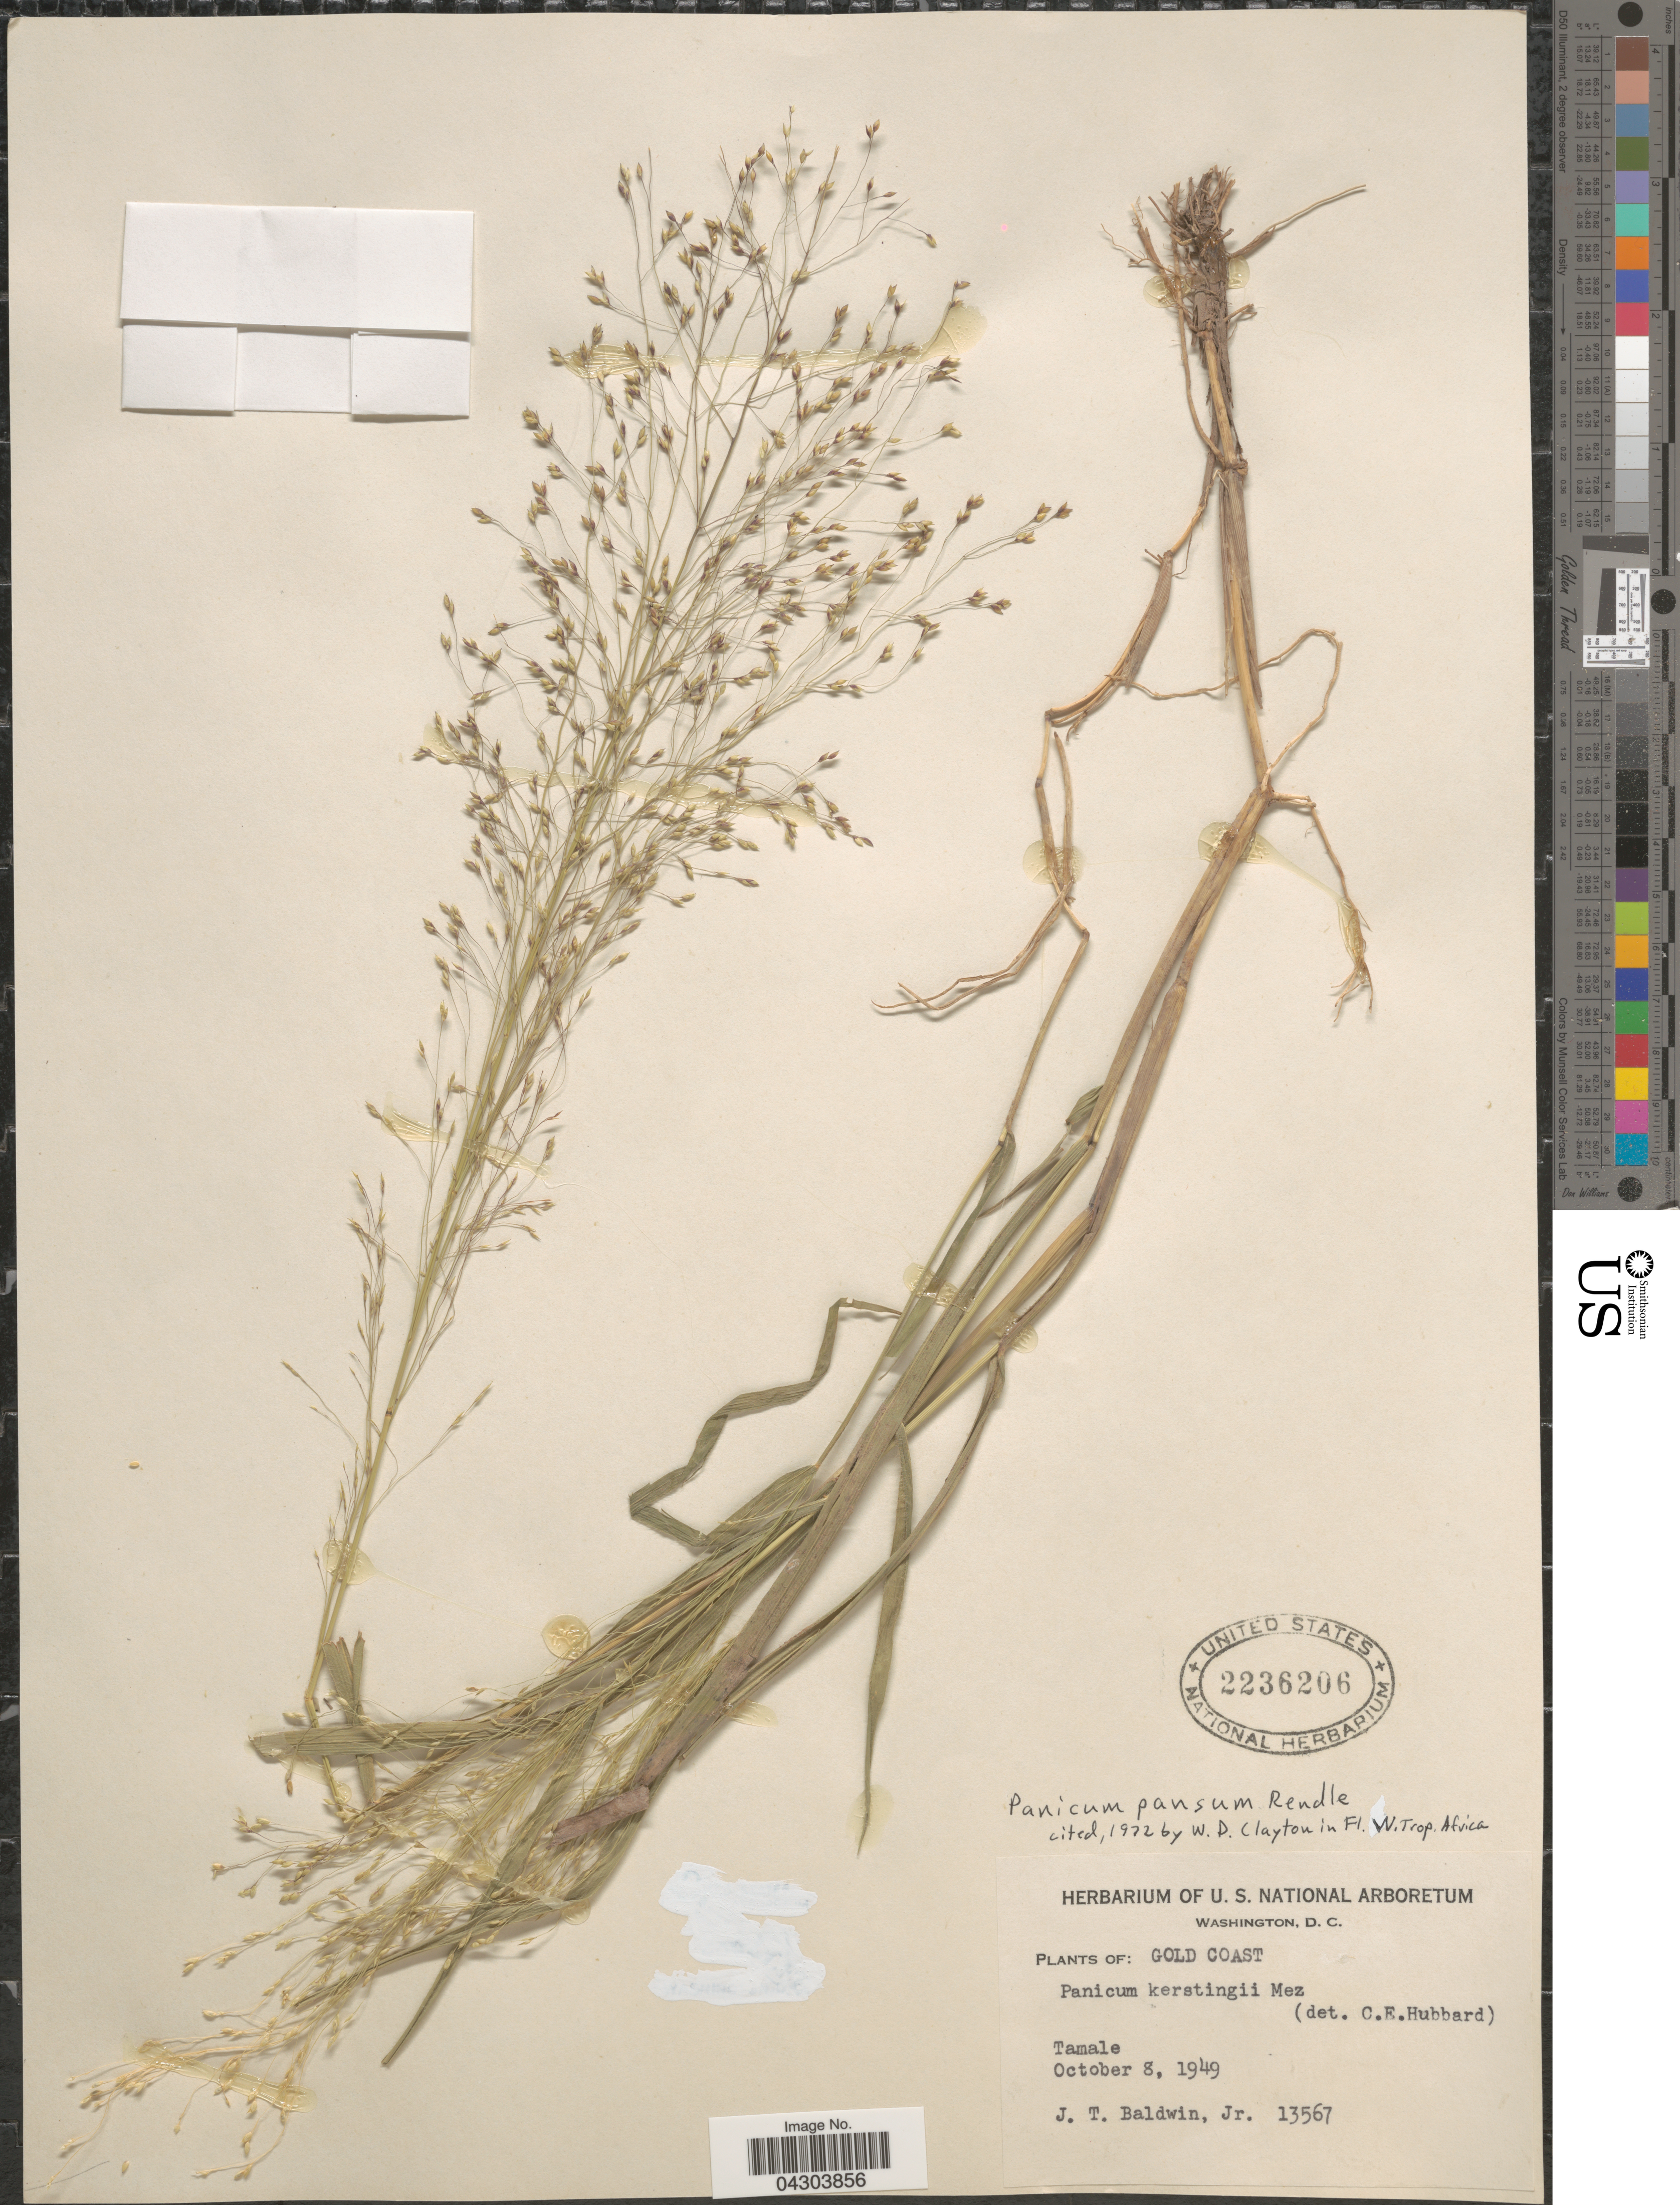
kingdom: Plantae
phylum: Tracheophyta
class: Liliopsida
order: Poales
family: Poaceae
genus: Panicum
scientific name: Panicum pansum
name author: Rendle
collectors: J. T. Baldwin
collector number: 13567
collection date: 1949-10-08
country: Ghana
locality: Gold Coast. Tamale.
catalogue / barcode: US 2236206